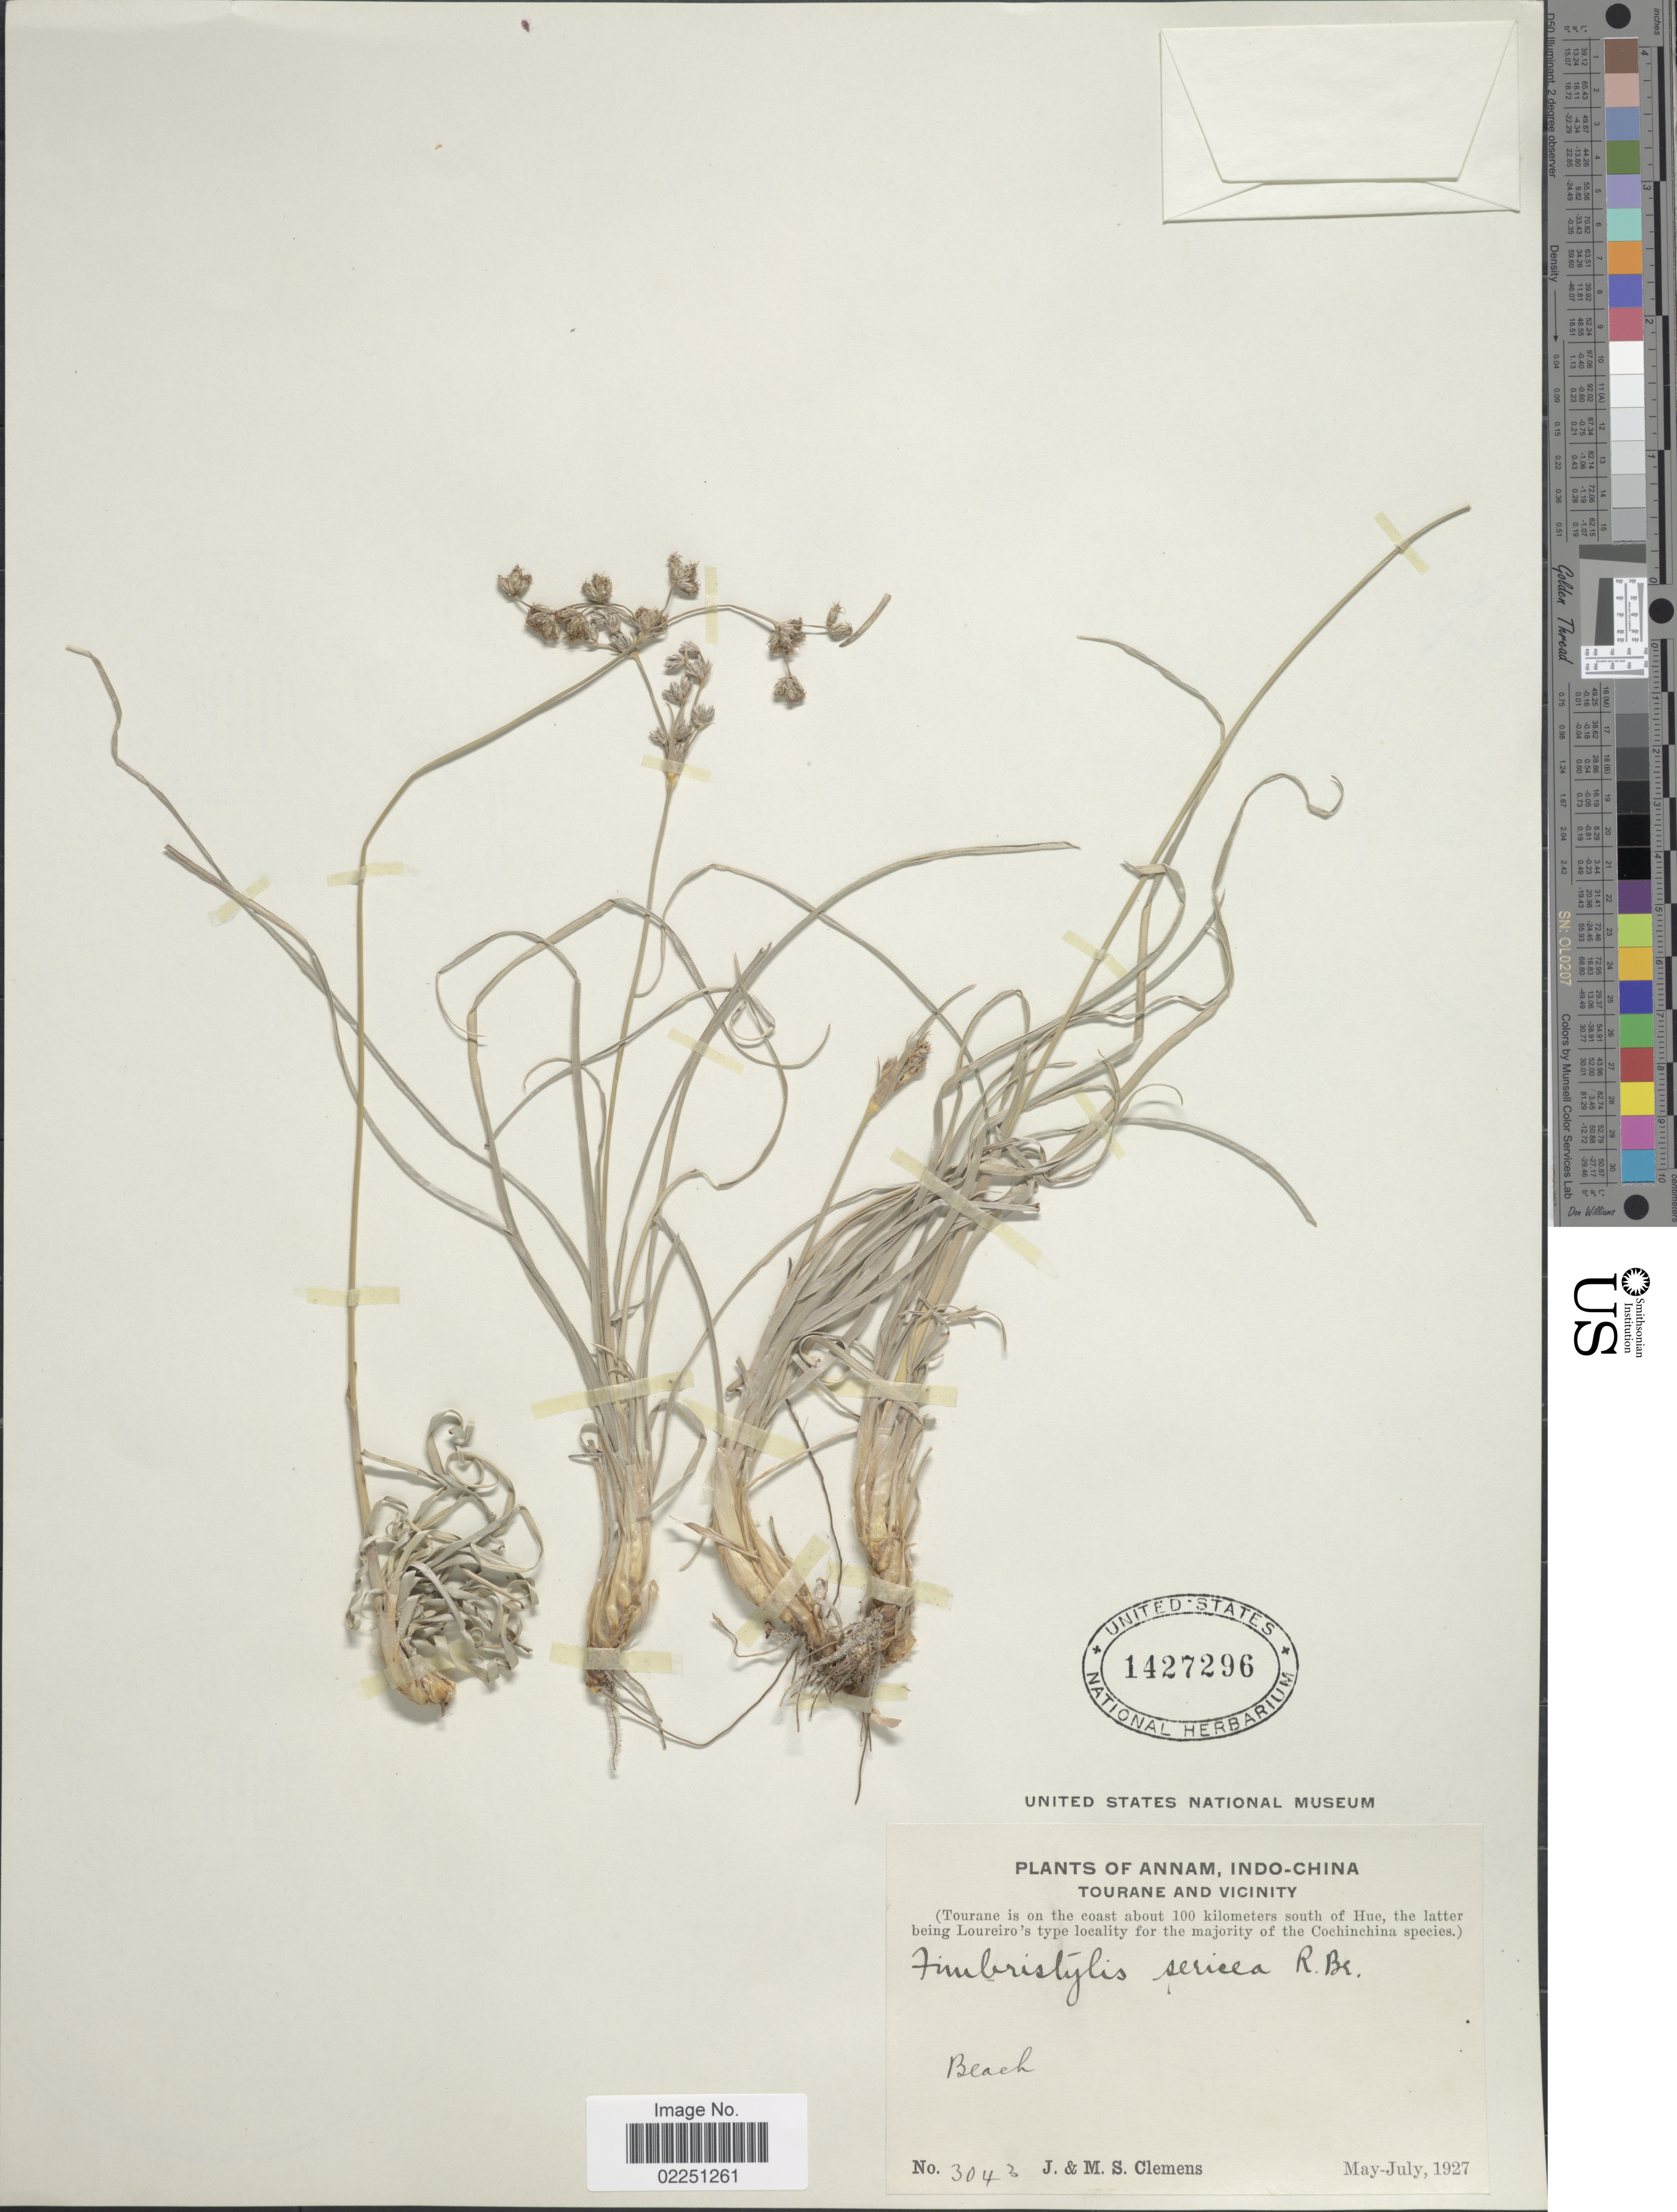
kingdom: Plantae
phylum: Tracheophyta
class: Liliopsida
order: Poales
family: Cyperaceae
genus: Fimbristylis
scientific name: Fimbristylis sericea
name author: (Poir.) R. Br.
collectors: J. Clemens & M. S. Clemens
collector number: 3043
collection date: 1927-05/1927-07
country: Vietnam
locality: Annam, Indo-China. Tourane and vicinity(Tourane is on the coast about 100 kilometers south of Hue, the latter being Loureiro's type locality. Beach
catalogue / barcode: US 1427296